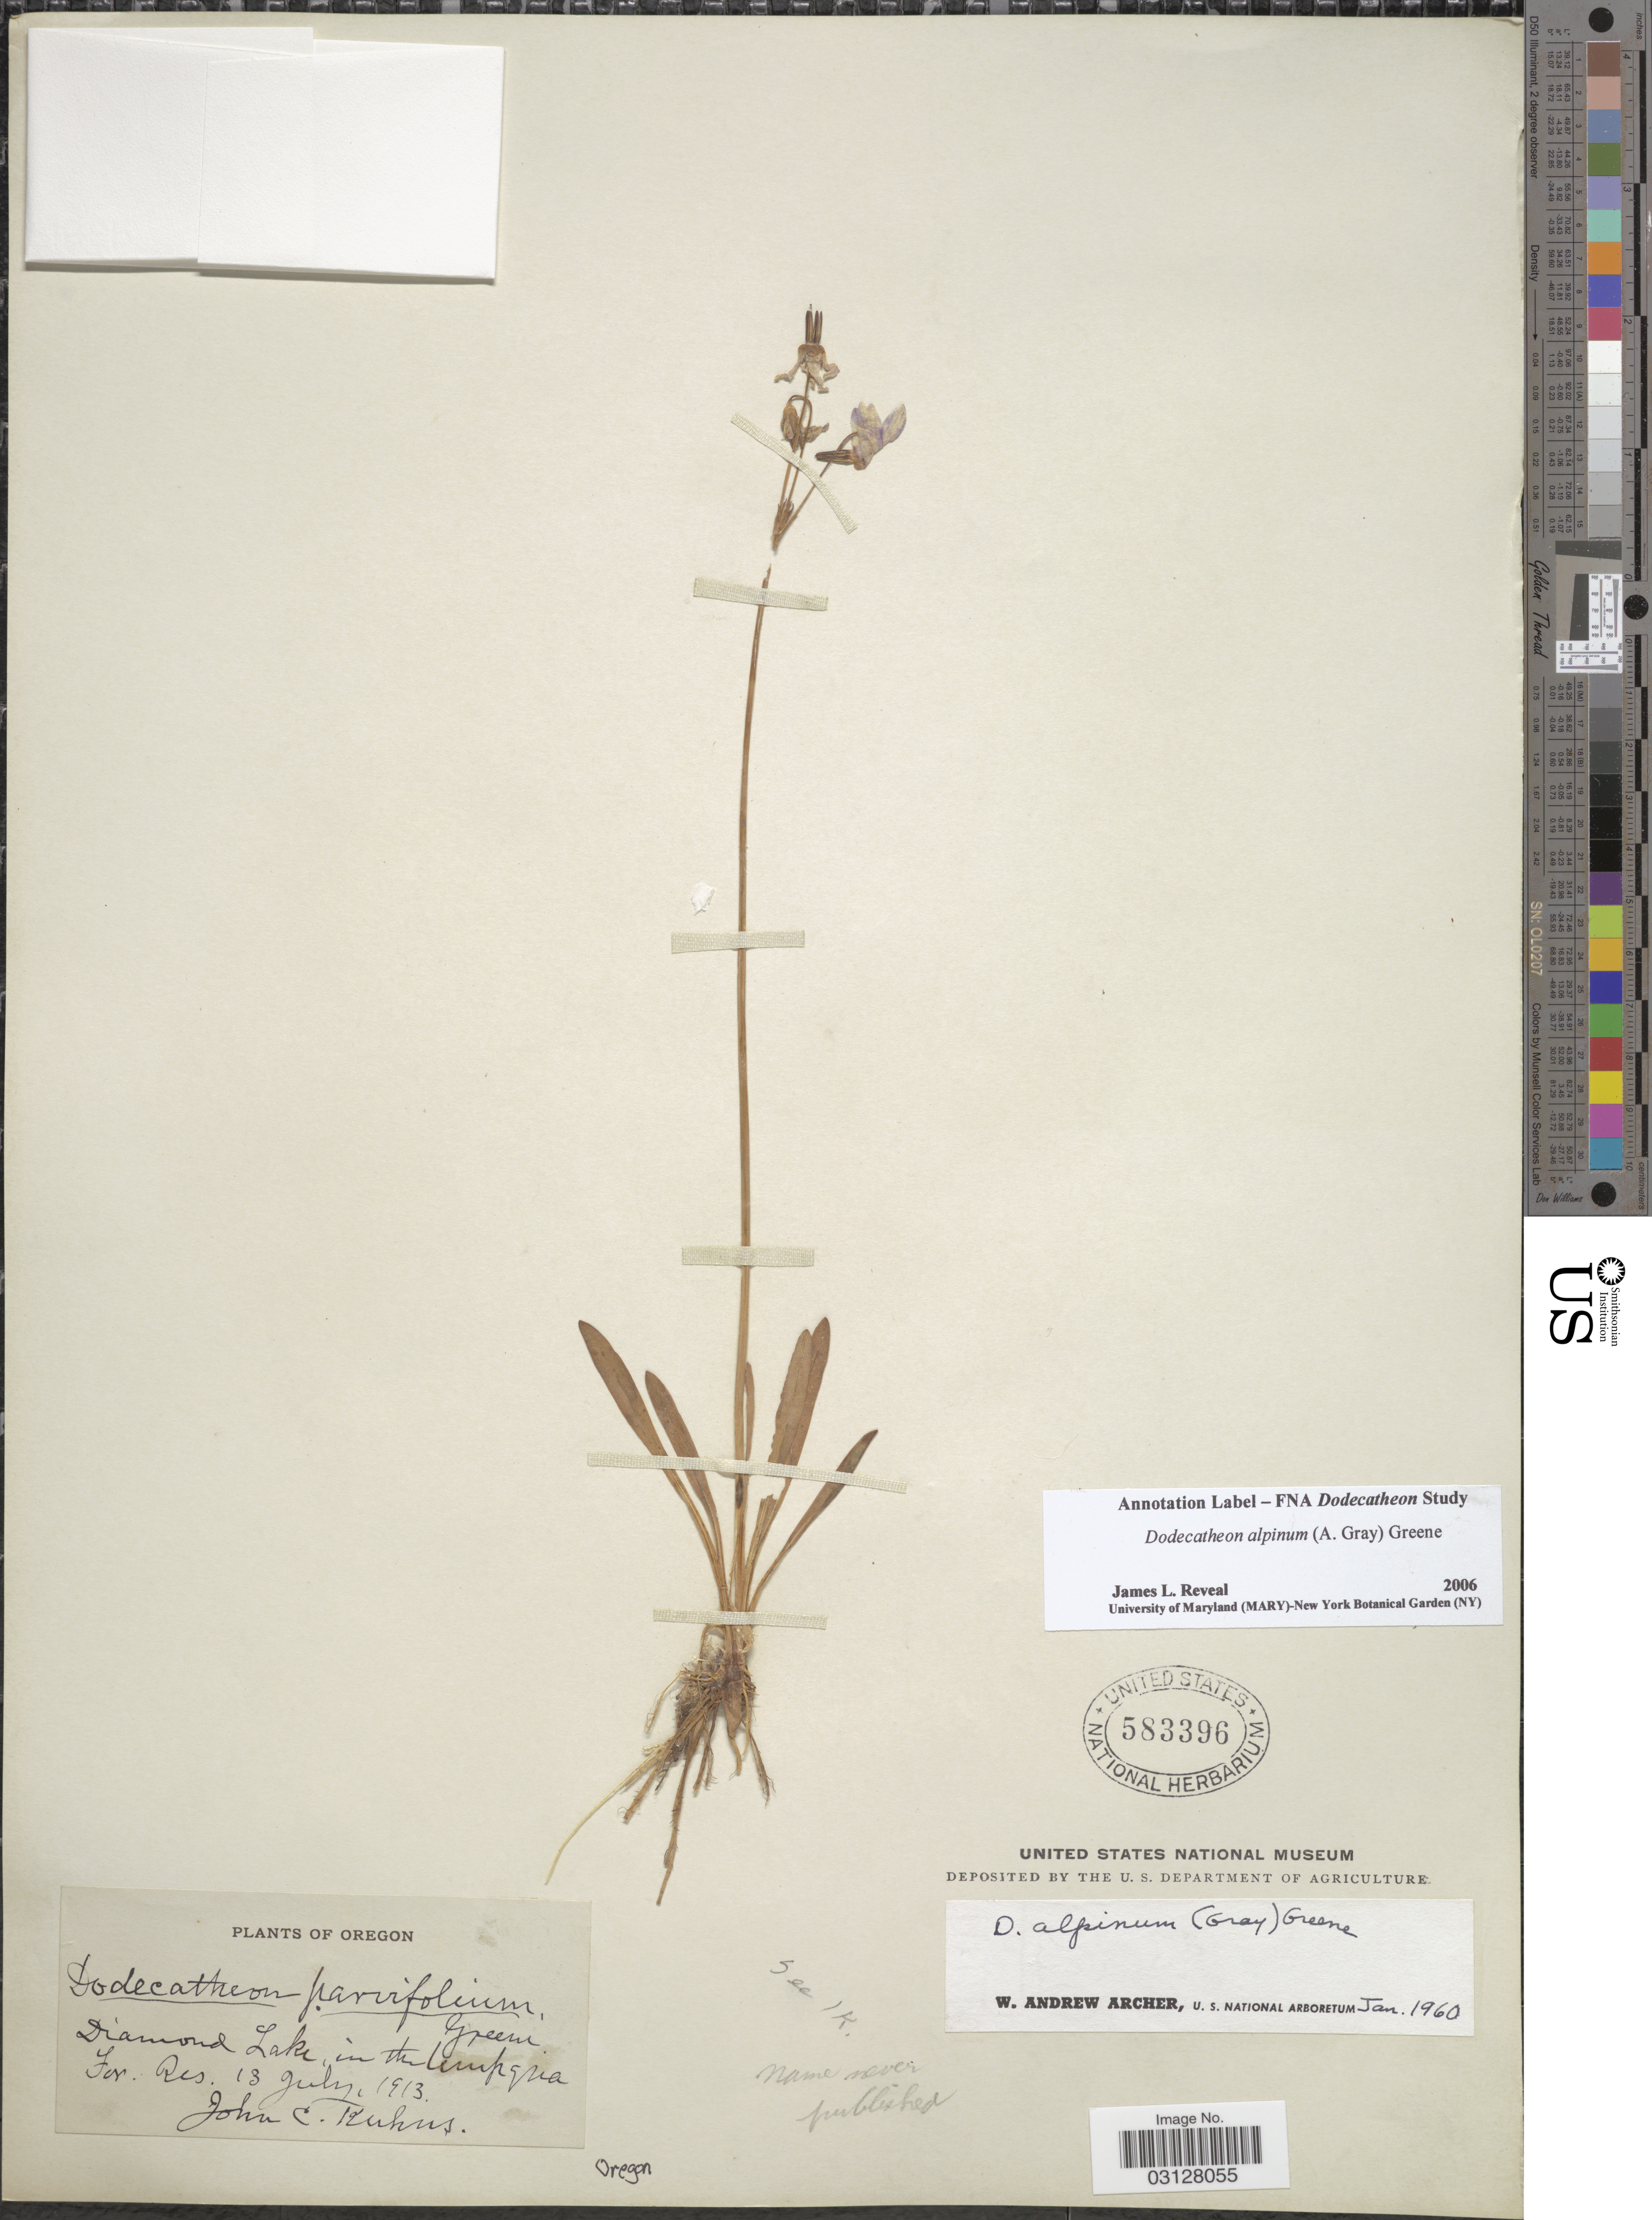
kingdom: Plantae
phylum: Tracheophyta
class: Magnoliopsida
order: Ericales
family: Primulaceae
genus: Dodecatheon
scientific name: Dodecatheon alpinum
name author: (A. Gray) Greene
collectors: J. Kuhns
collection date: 1913-07-13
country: United States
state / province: Oregon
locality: Diamond Lake, in the Umpqua For. Res.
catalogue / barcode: US 58396